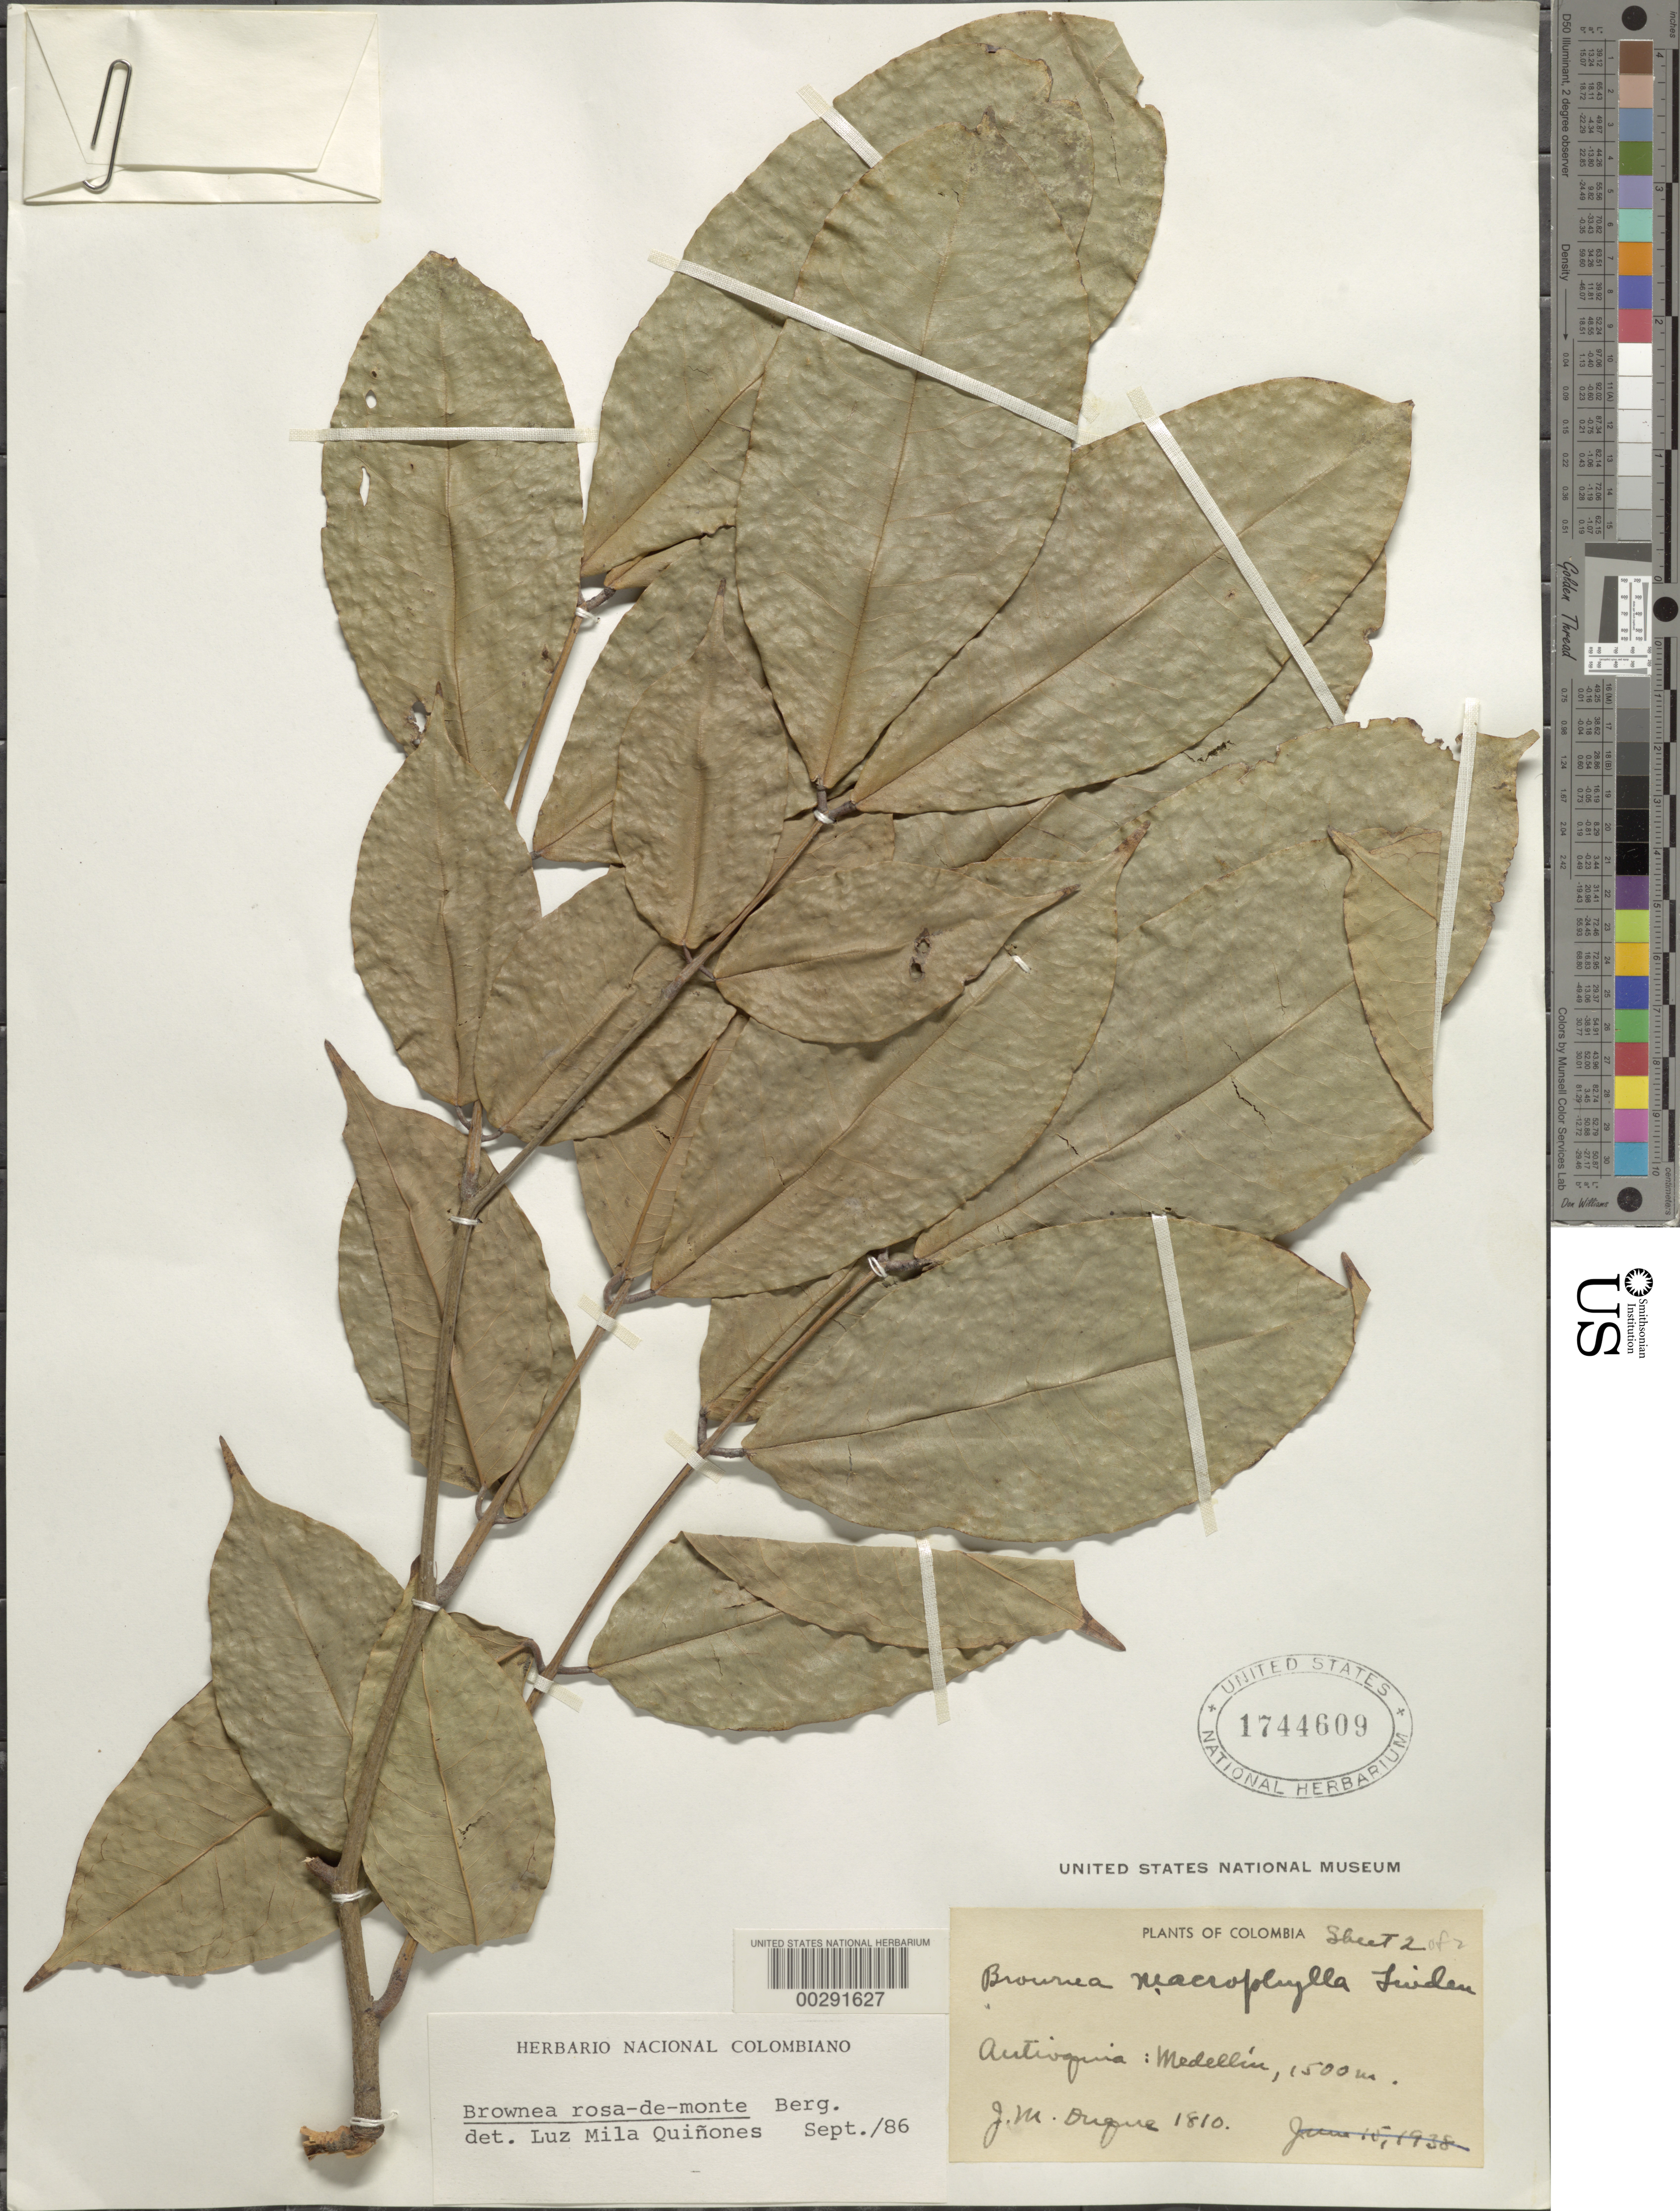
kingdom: Plantae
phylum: Tracheophyta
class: Magnoliopsida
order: Fabales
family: Fabaceae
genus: Brownea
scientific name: Brownea rosa-de-monte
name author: P.J. Bergius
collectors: J. M. Duque Jaramillo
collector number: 1810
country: Colombia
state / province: Antioquia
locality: Medellin; park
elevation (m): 1500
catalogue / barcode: US 1744609